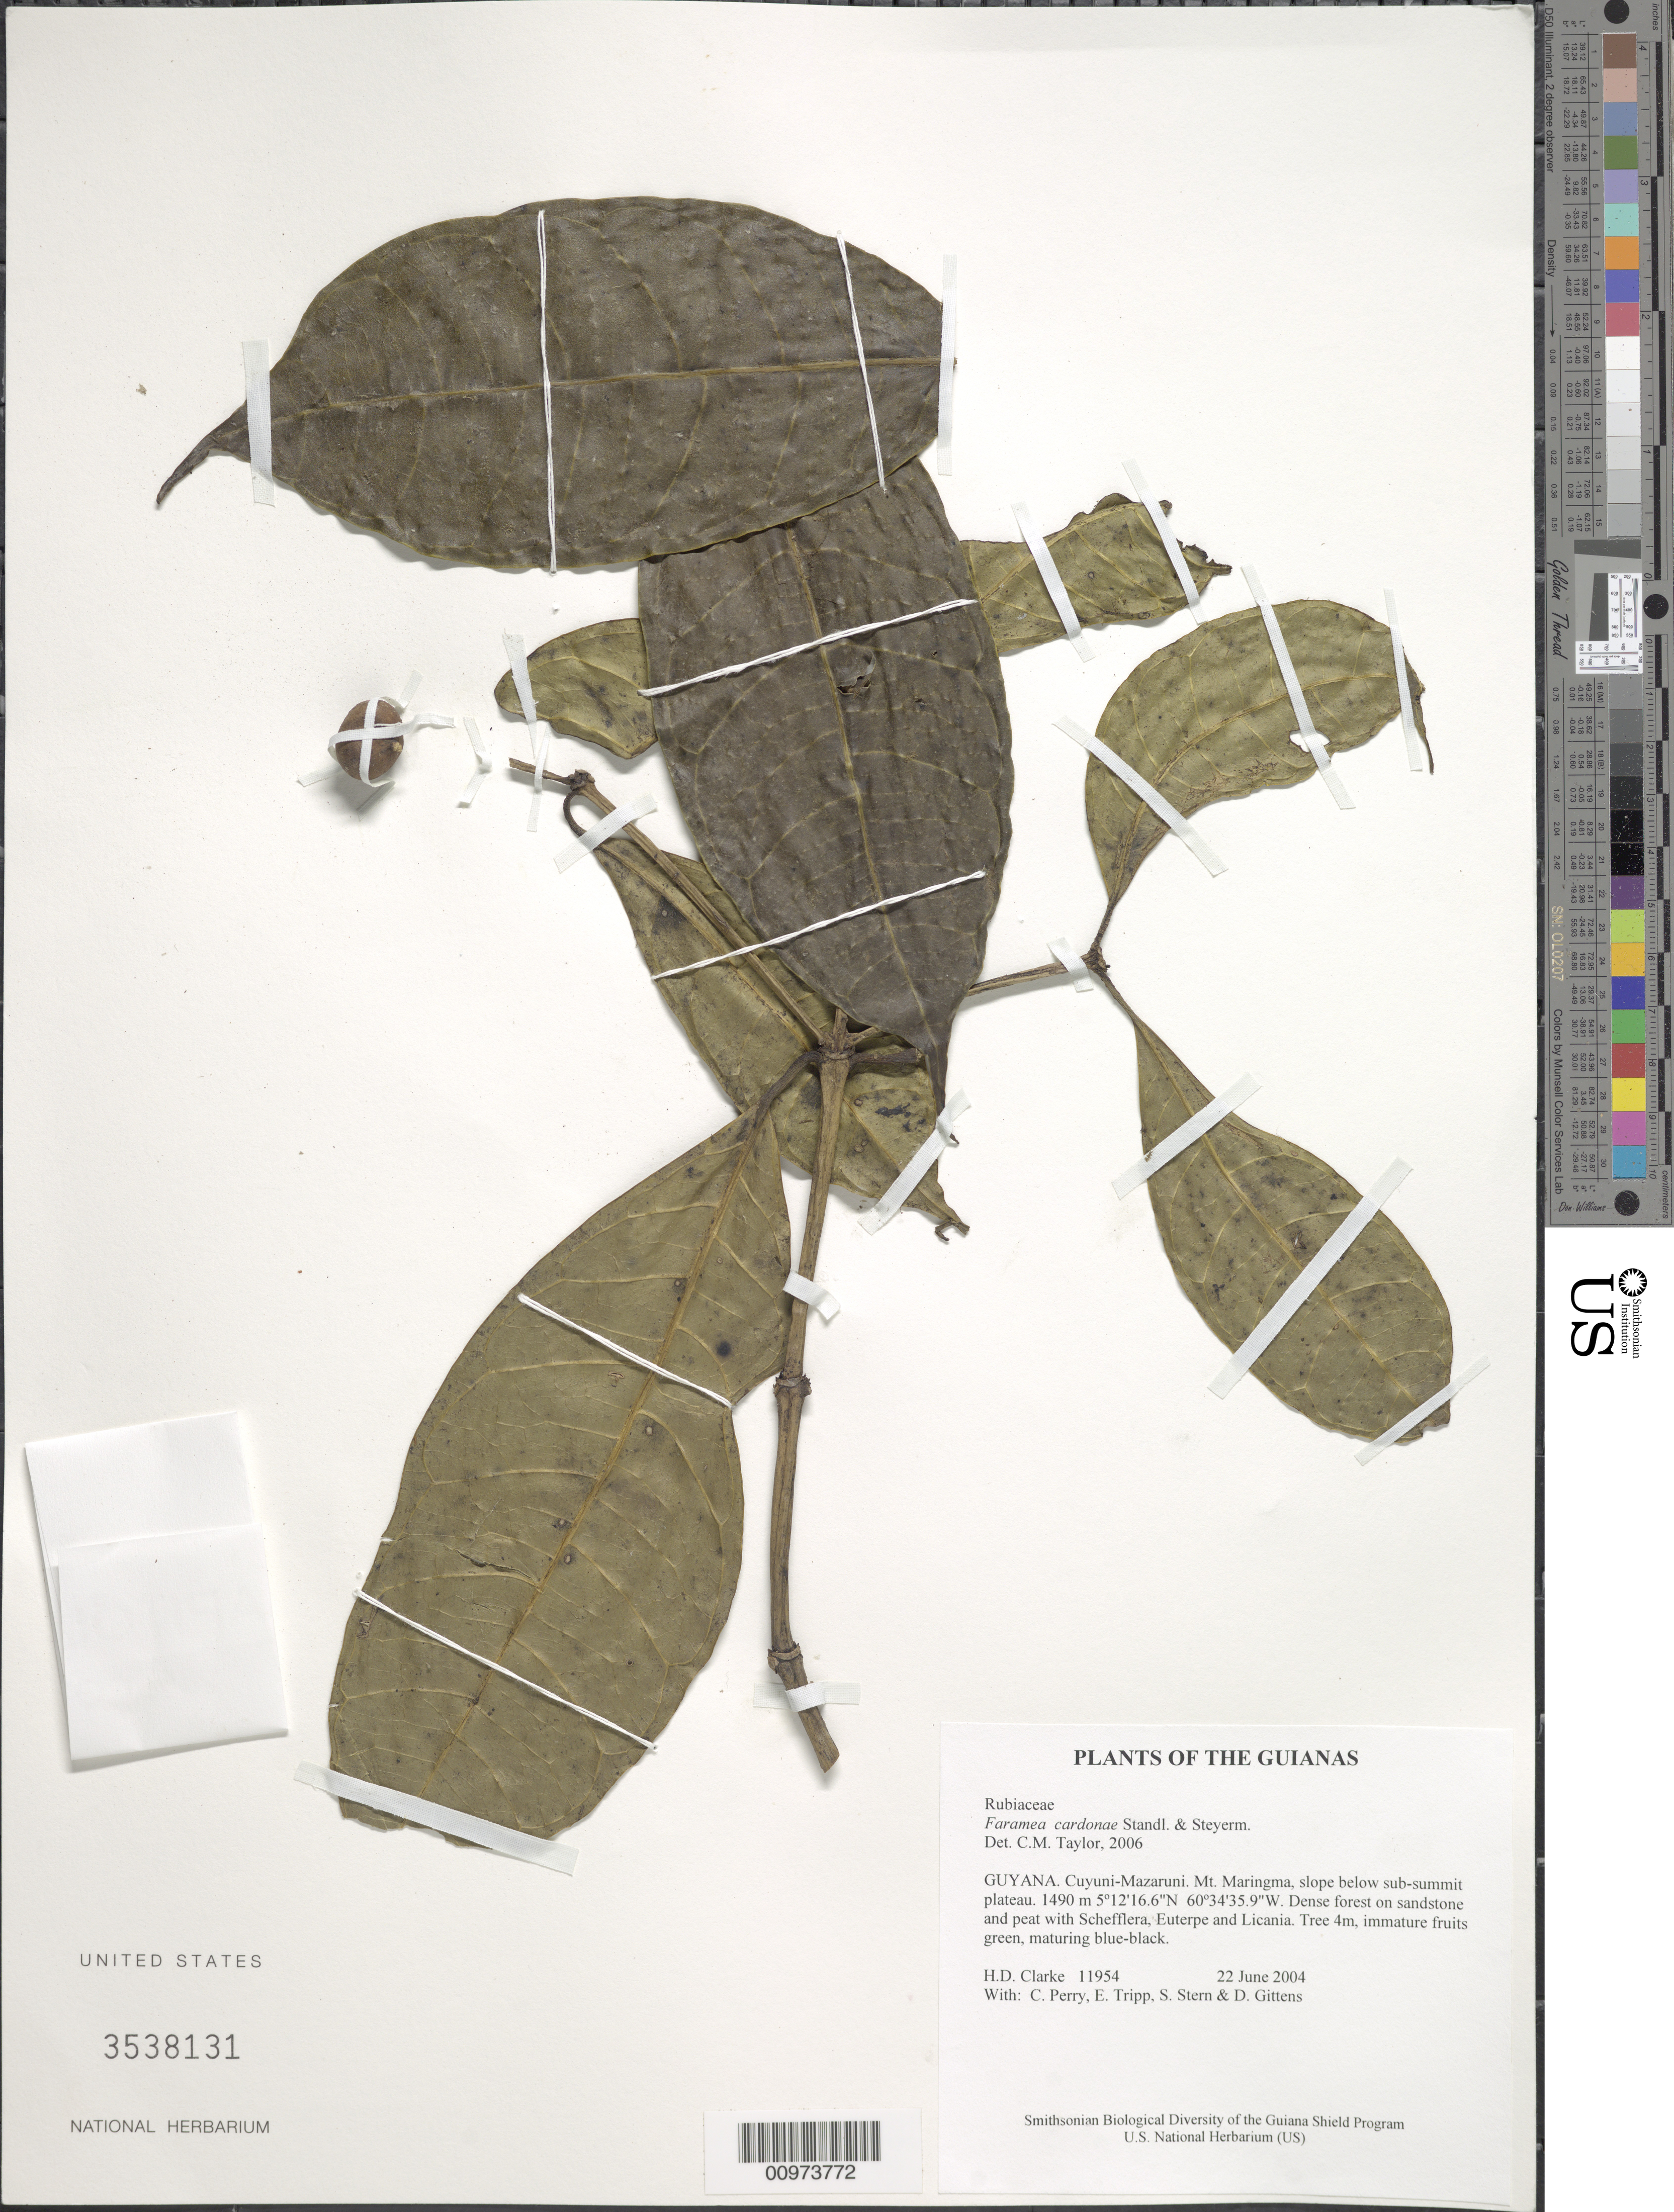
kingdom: Plantae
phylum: Tracheophyta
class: Magnoliopsida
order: Gentianales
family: Rubiaceae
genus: Faramea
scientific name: Faramea cardonae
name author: Standl. & Steyerm.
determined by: Taylor, Charlotte M.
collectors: H. D. Clarke, C. Perry, E. Tripp, S. R. Stern & D. Gittens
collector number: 11954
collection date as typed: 22 June 2004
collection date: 2004-06-22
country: Guyana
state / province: Cuyuni-Mazaruni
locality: Mt. Maringma, slope below sub-summit plateau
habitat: Dense forest on sandstone and peat with Schefflera, Euterpe and Licania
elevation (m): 1490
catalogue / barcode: US 3538131